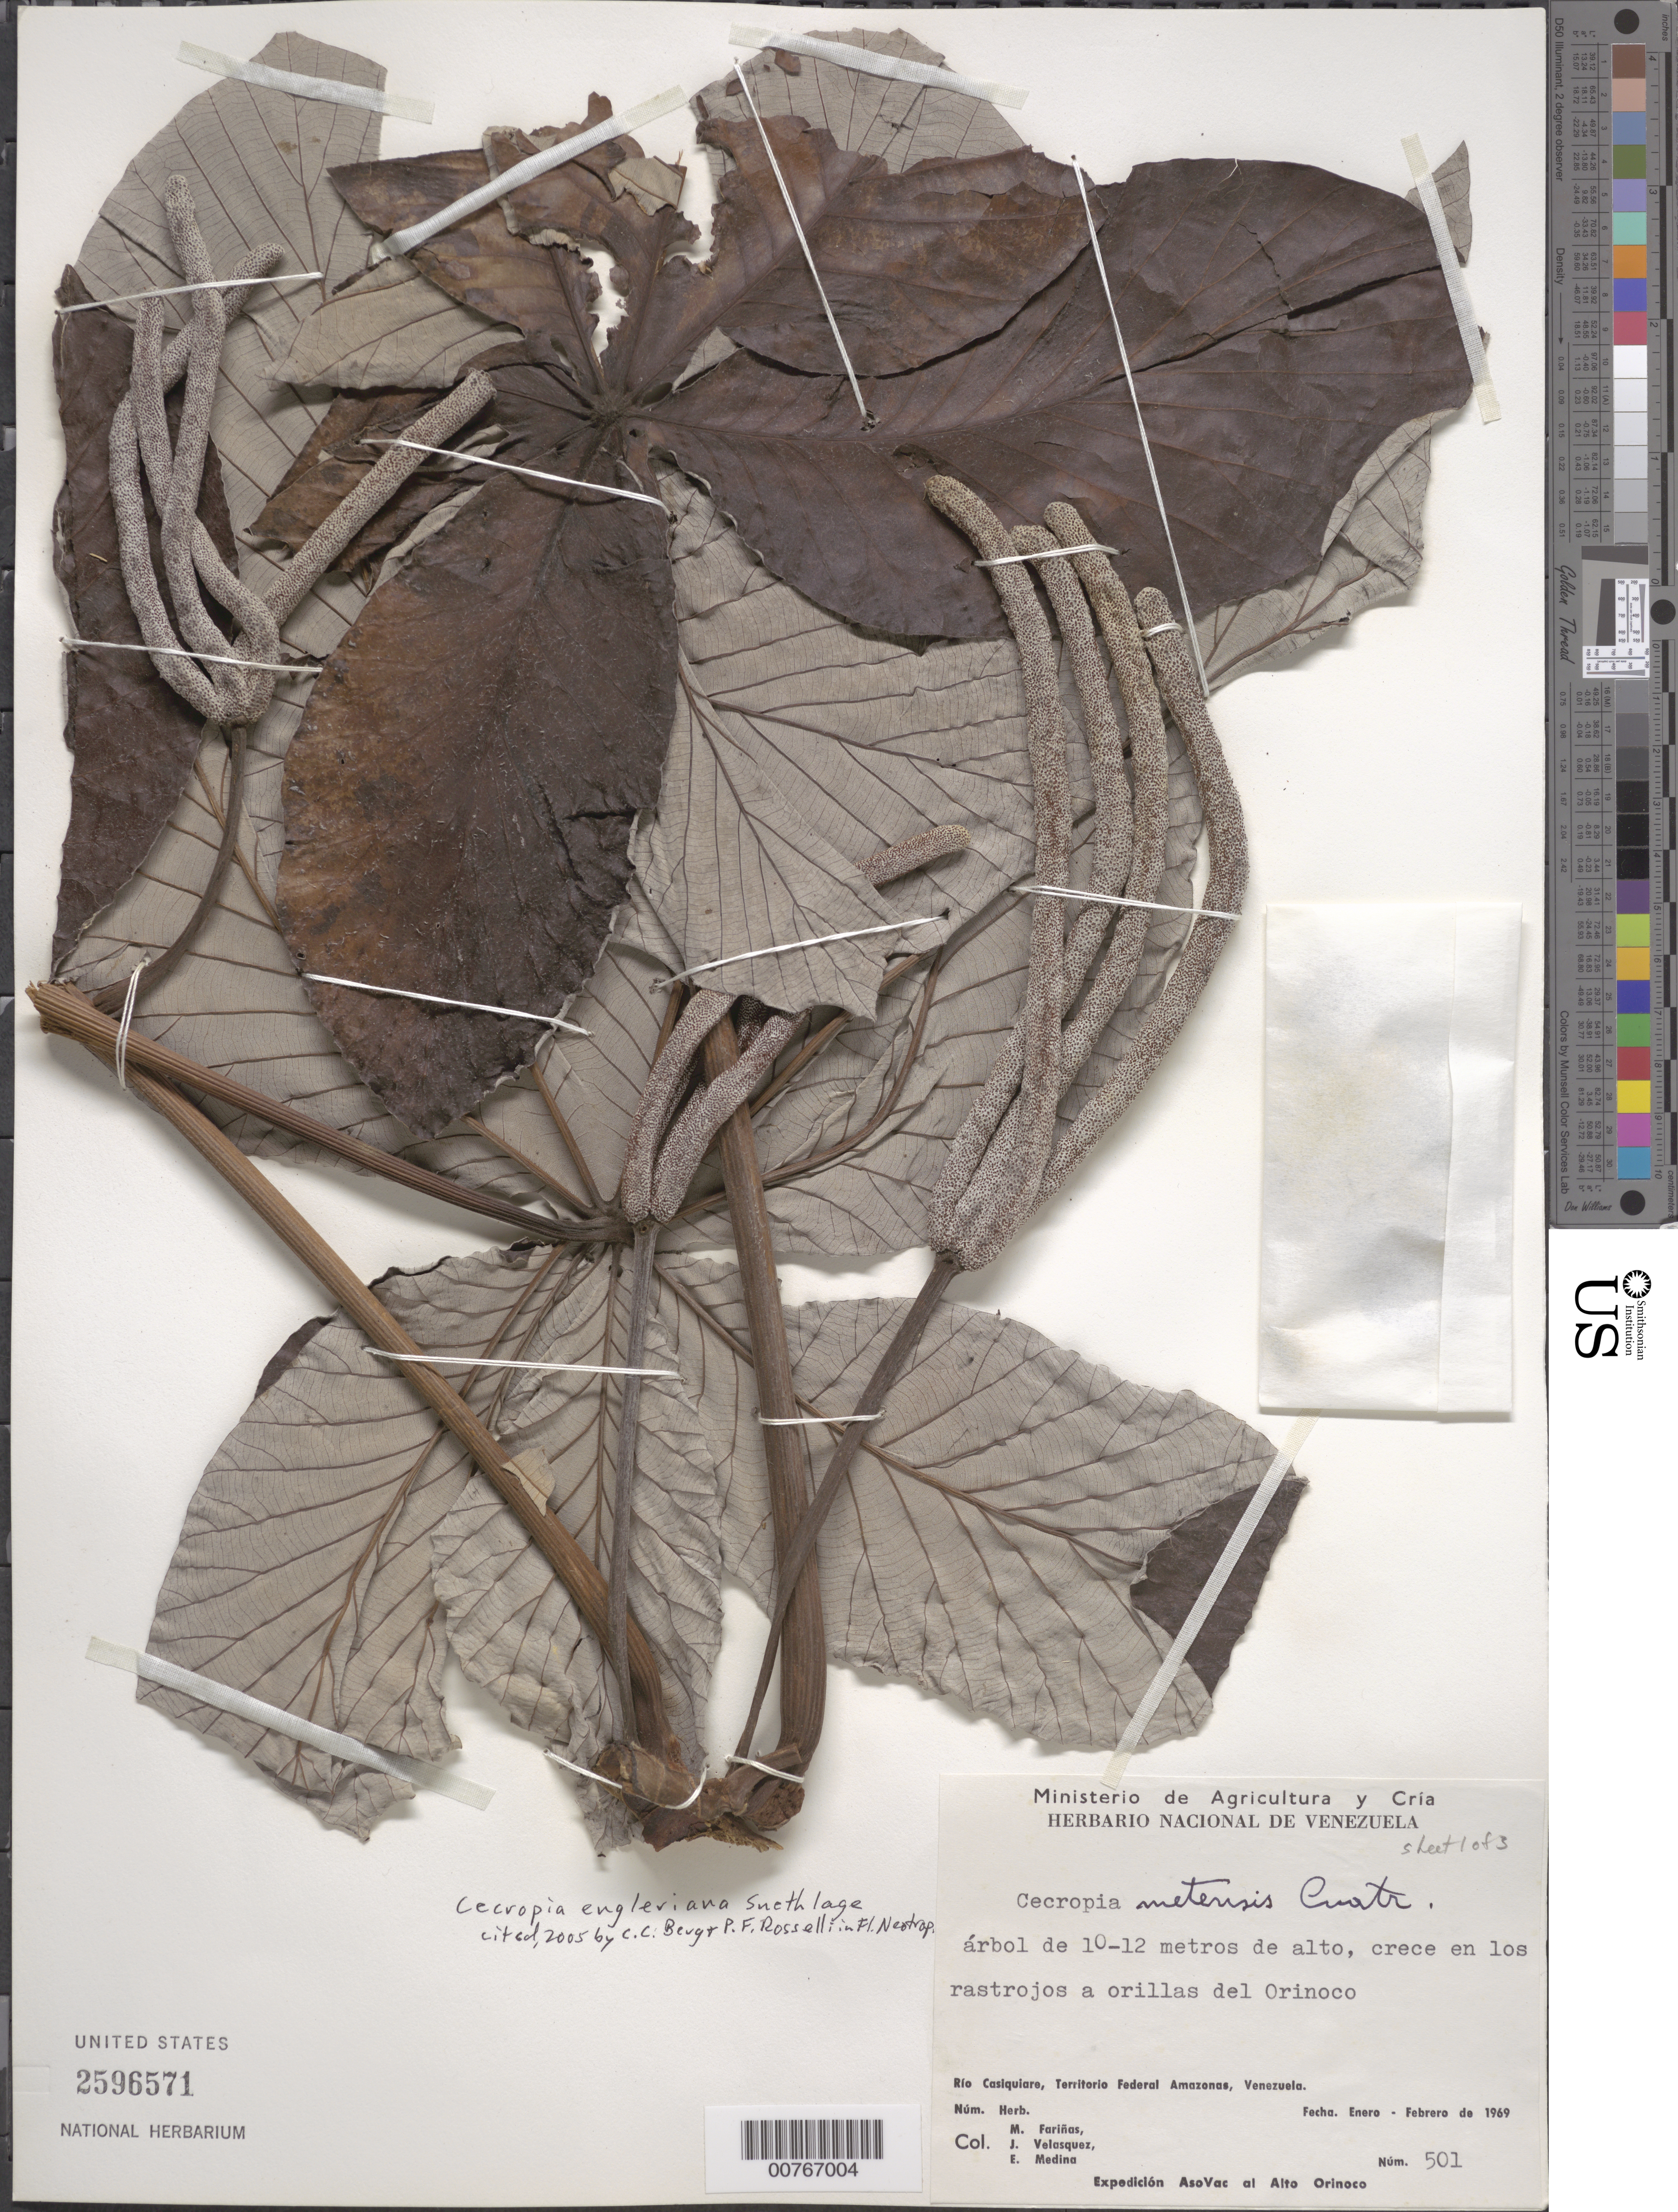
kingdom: Plantae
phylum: Tracheophyta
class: Magnoliopsida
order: Rosales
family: Urticaceae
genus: Cecropia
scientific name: Cecropia engleriana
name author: Snethl.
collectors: M. Fariñas, J. Velasquez & E. Medina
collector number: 501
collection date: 1969-01/1969-02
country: Venezuela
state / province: Amazonas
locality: Crece en los rastrojos a orillas del Orinoco. Río Casiquiare, Territorio Federal Amazonas. Alto Orinoco.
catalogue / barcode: US 2596571